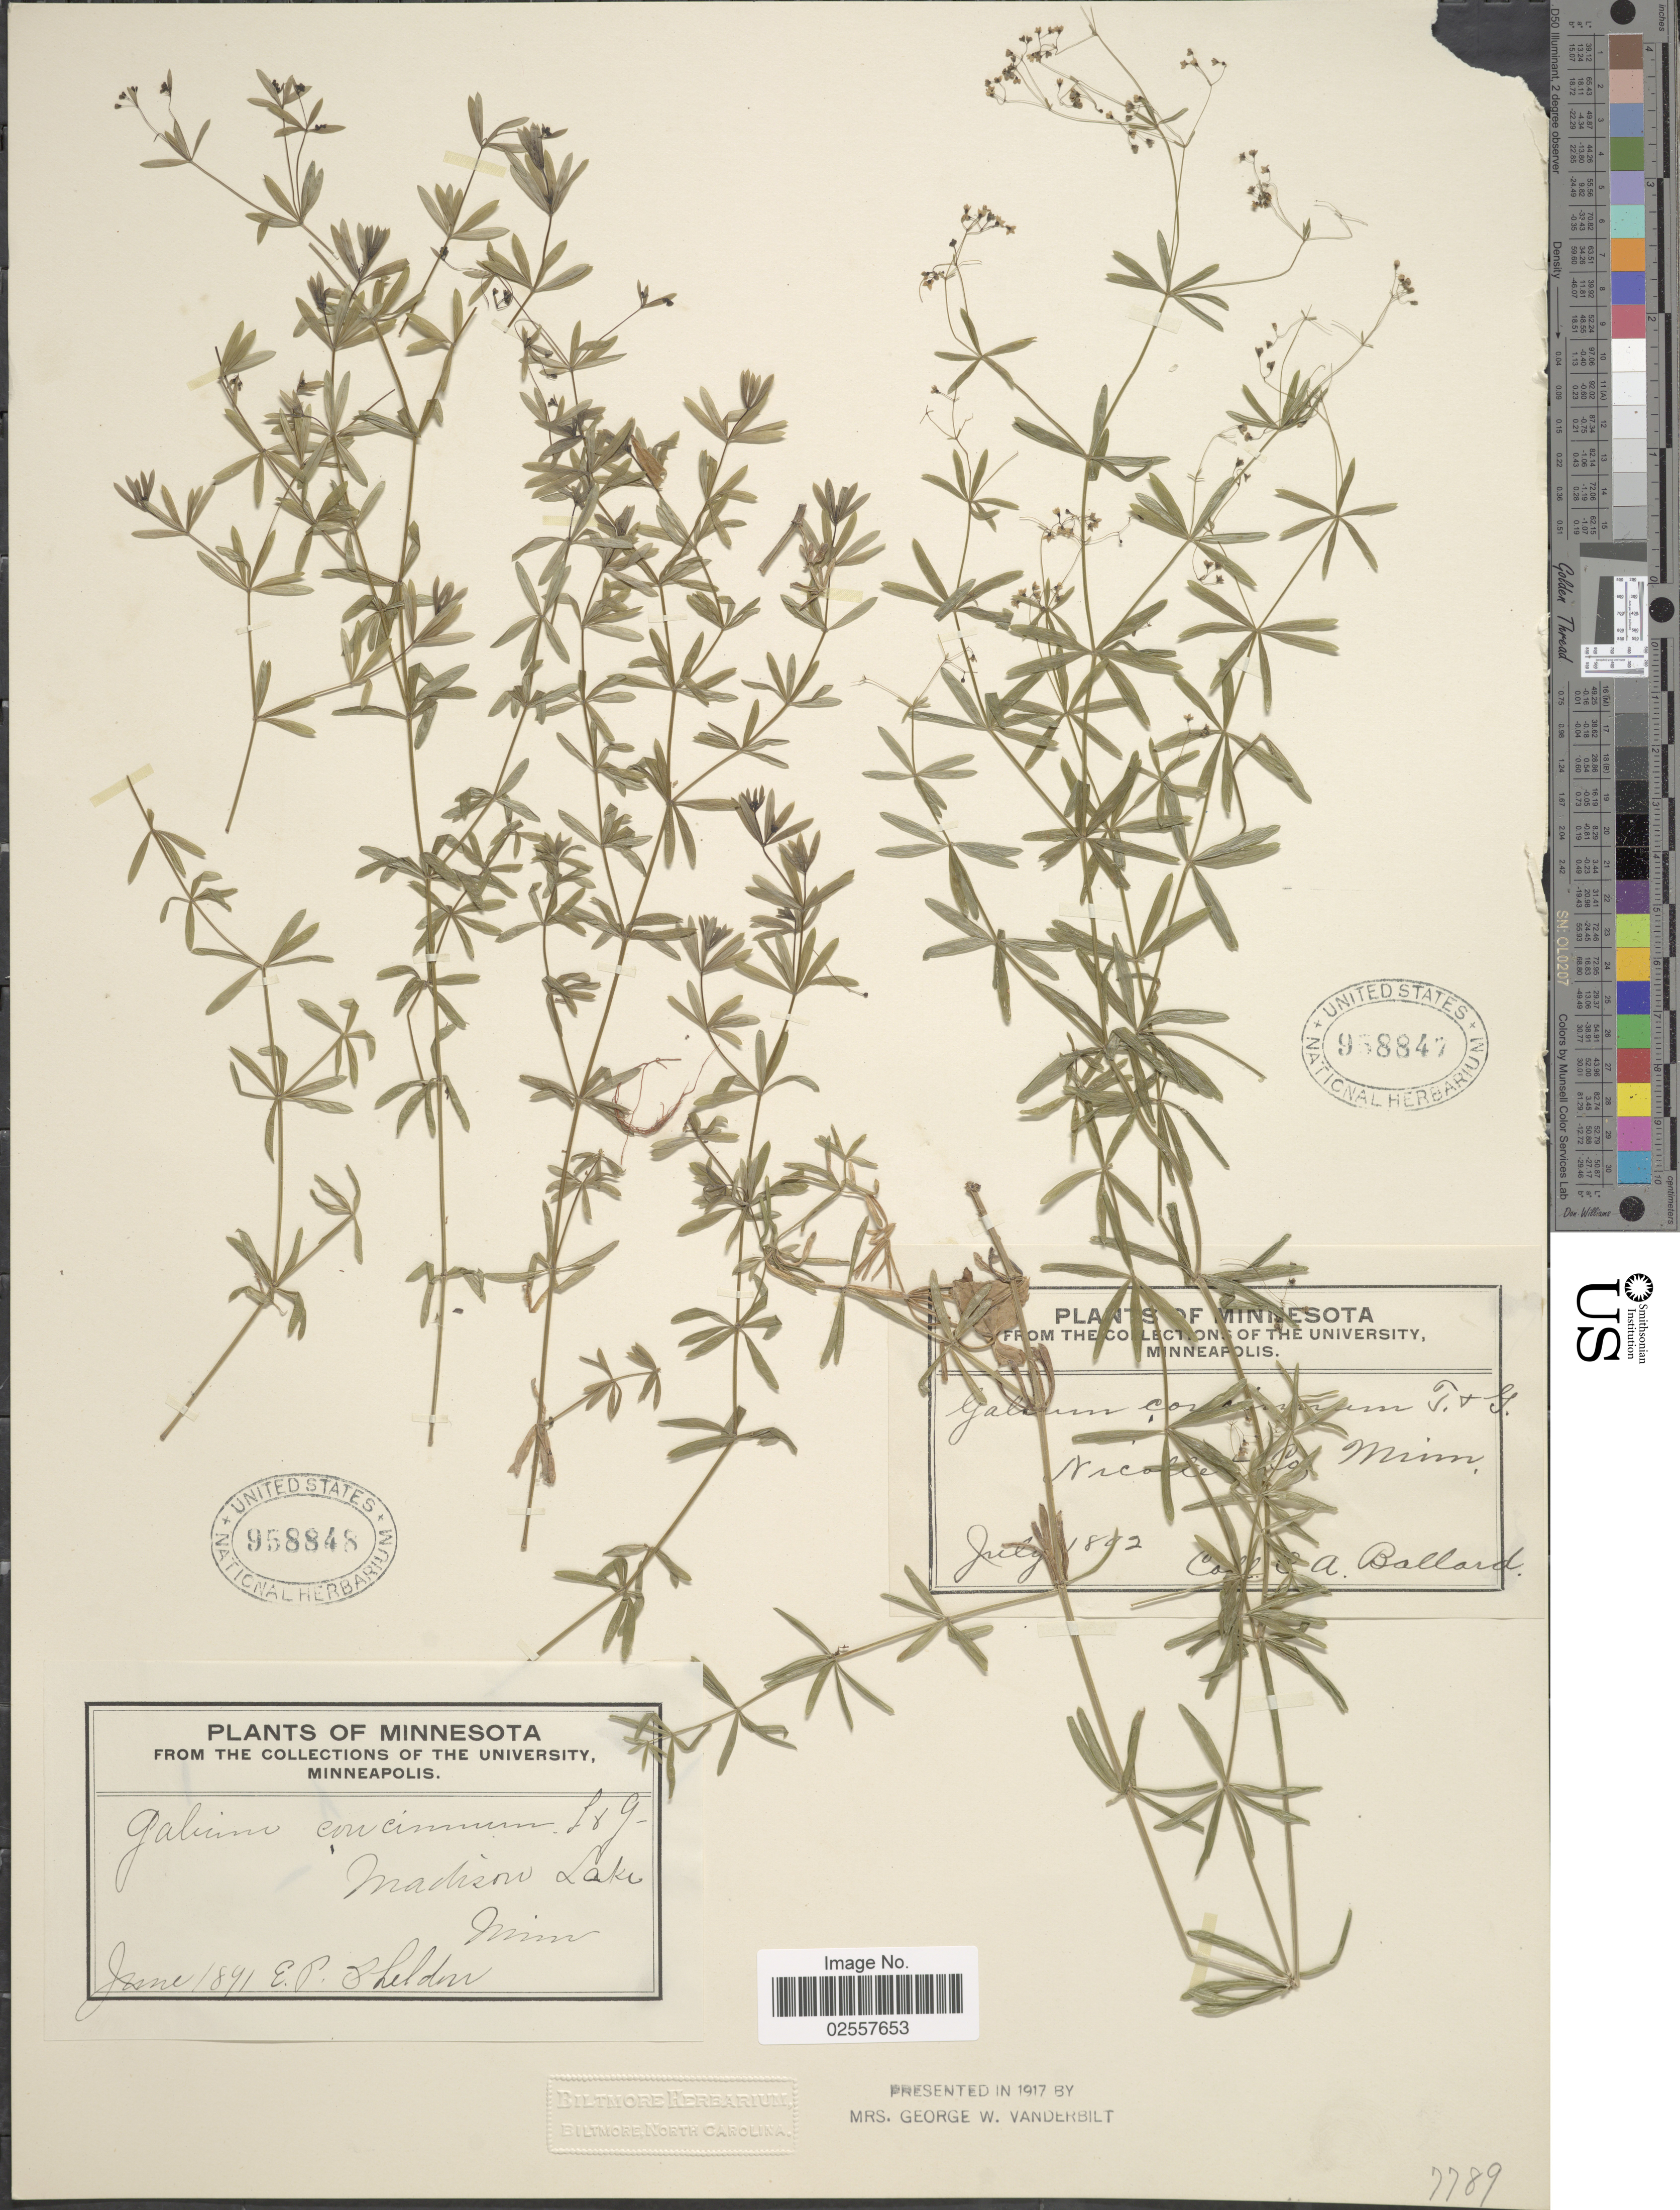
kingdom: Plantae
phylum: Tracheophyta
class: Magnoliopsida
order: Gentianales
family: Rubiaceae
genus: Galium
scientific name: Galium concinnum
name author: Torr. & A. Gray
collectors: E. P. Sheldon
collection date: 1891-06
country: United States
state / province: Minnesota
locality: Madison Lake.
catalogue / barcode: US 958848